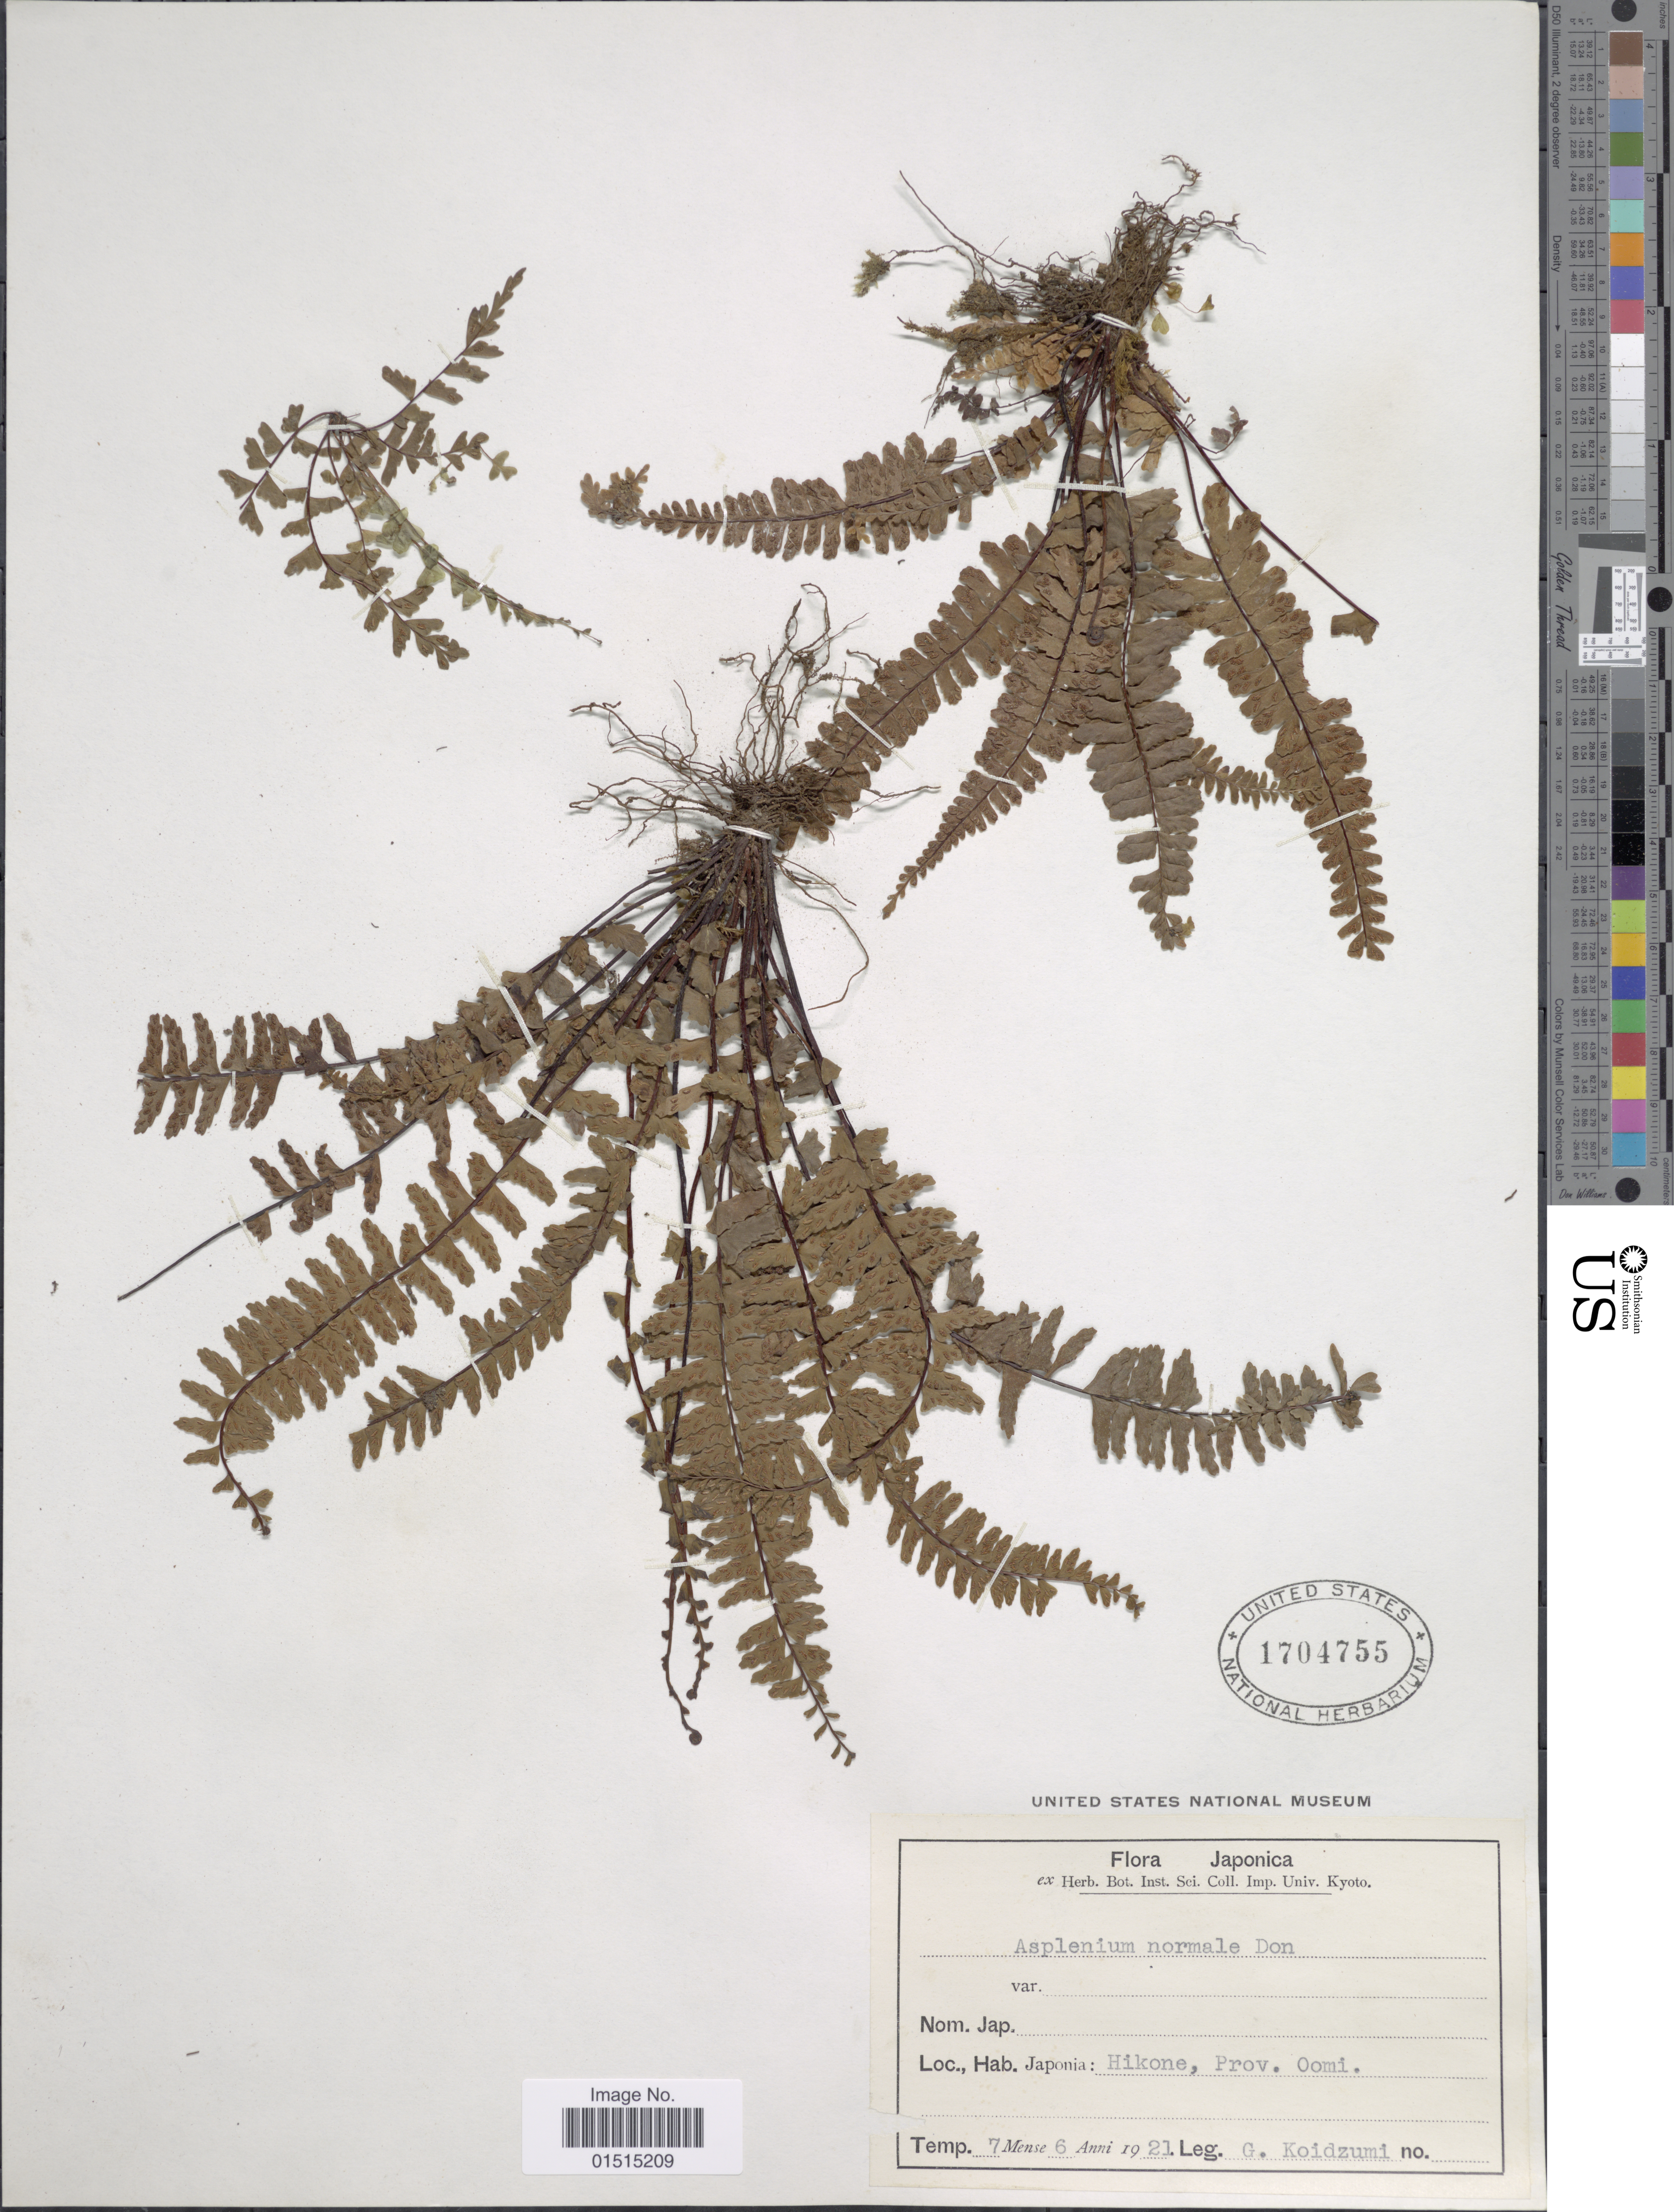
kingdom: Plantae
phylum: Tracheophyta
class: Polypodiopsida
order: Polypodiales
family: Aspleniaceae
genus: Asplenium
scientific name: Asplenium normale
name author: D. Don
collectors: G. Koidzumi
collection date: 1921-06-07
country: Japan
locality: Hikone, Prov. Oomi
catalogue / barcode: US 1704755